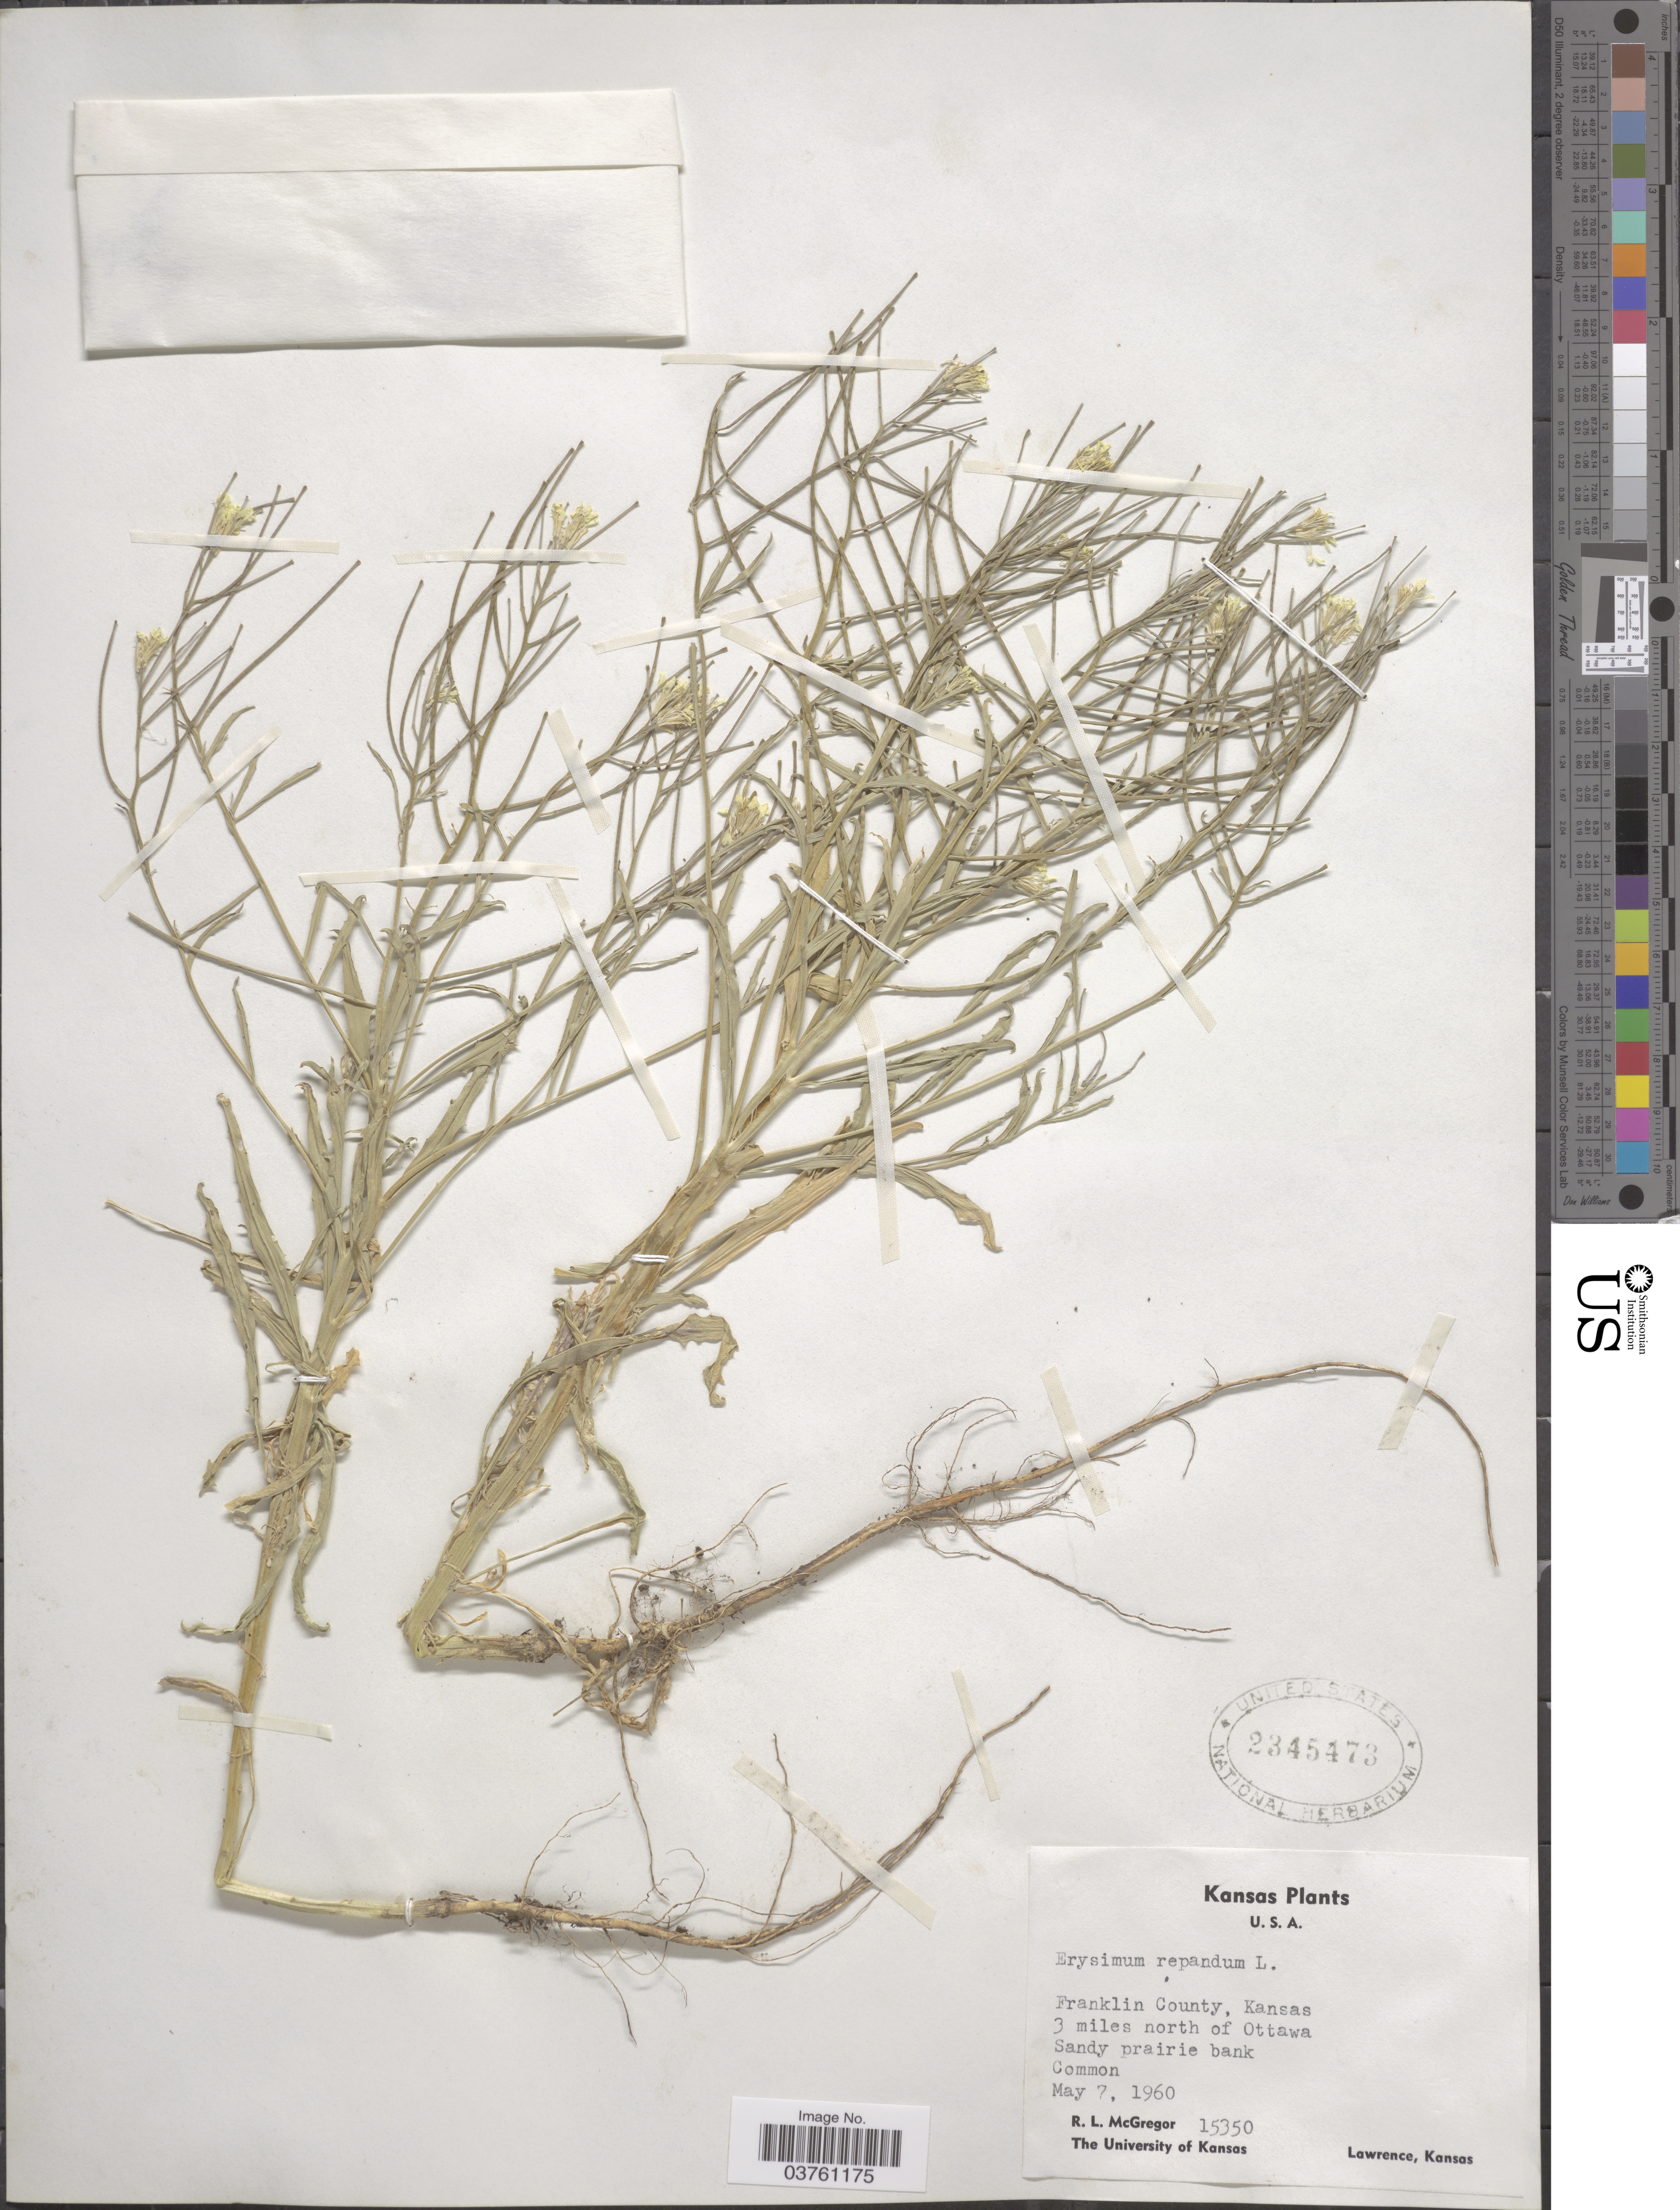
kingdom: Plantae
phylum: Tracheophyta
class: Magnoliopsida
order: Brassicales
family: Brassicaceae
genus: Erysimum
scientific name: Erysimum repandum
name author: L.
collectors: R. McGregor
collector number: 15350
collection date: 1960-05-07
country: United States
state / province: Kansas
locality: Franklin County, 3 miles north of Ottawa Sandy prairie bank.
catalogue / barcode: US 2345473